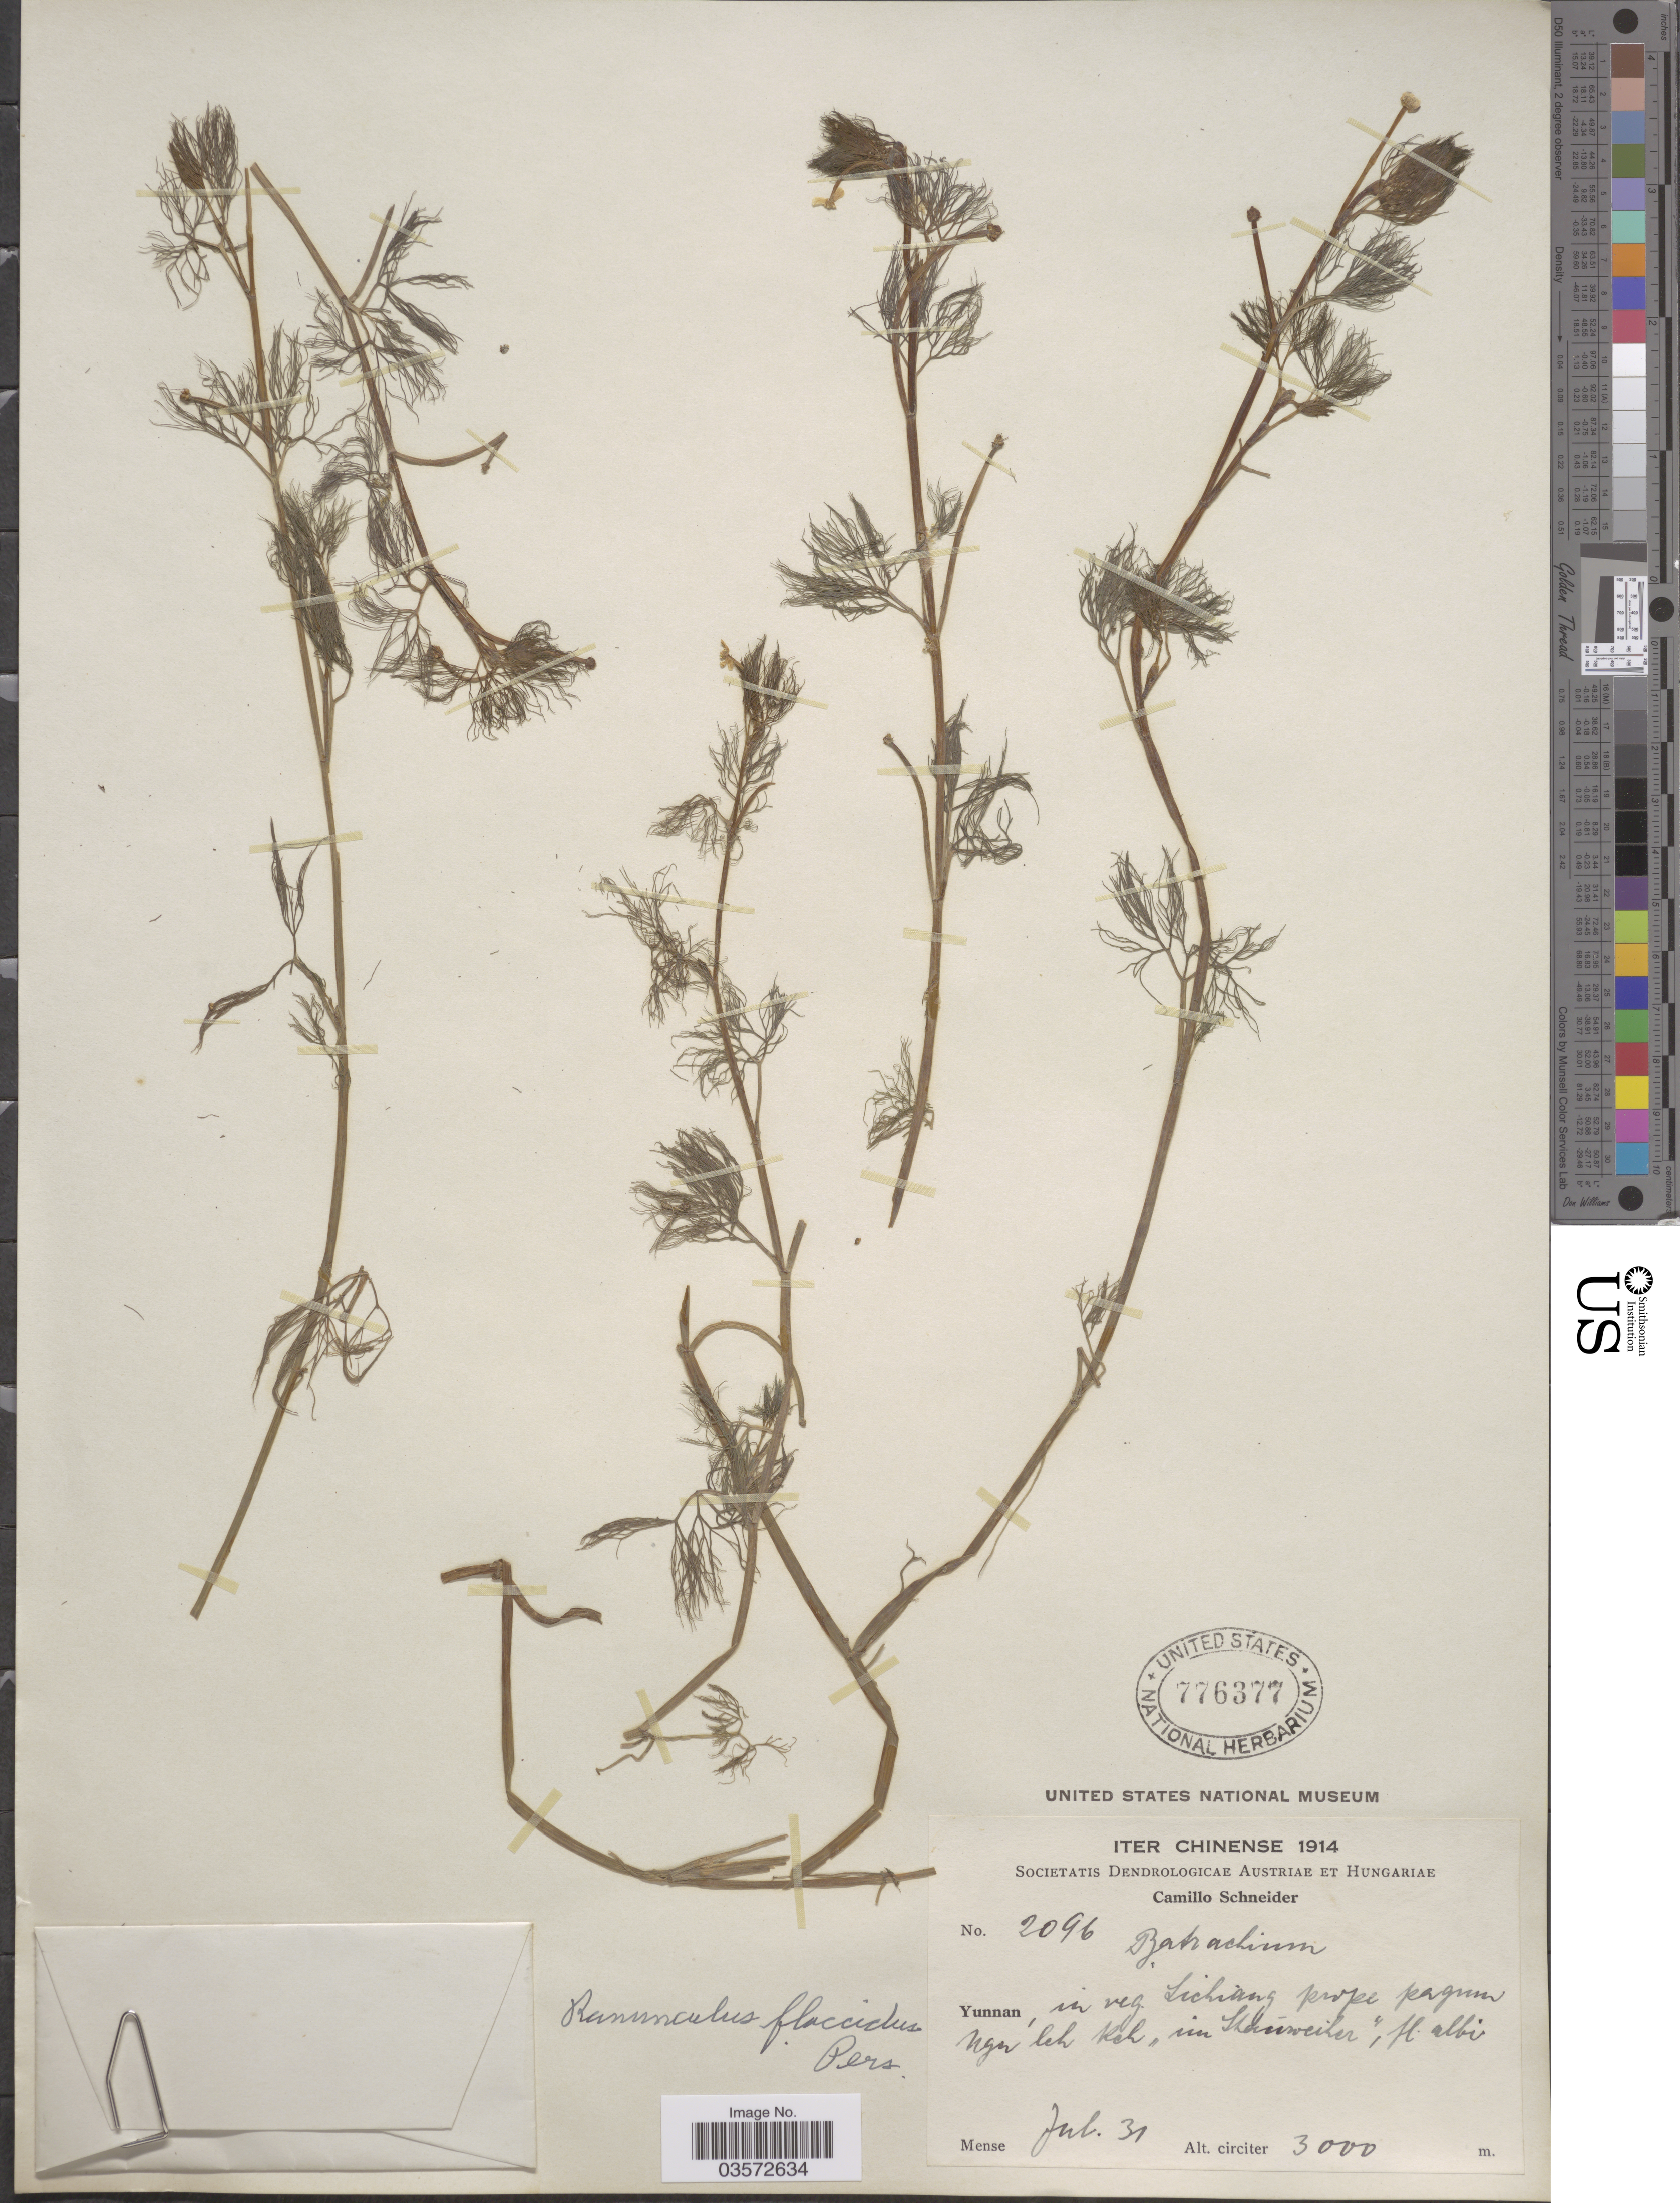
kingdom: Plantae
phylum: Tracheophyta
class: Magnoliopsida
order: Ranunculales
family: Ranunculaceae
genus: Ranunculus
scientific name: Ranunculus flaccidus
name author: Hook. f. & Thomson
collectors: C. K. Schneider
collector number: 2096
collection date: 1914-07-31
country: China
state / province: Yunnan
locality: In veg Lichiang prope pagum Ngu [interpreted] leh keh [interpreted] "im Scheiweiker [interpreted] ".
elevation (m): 3000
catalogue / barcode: US 776377